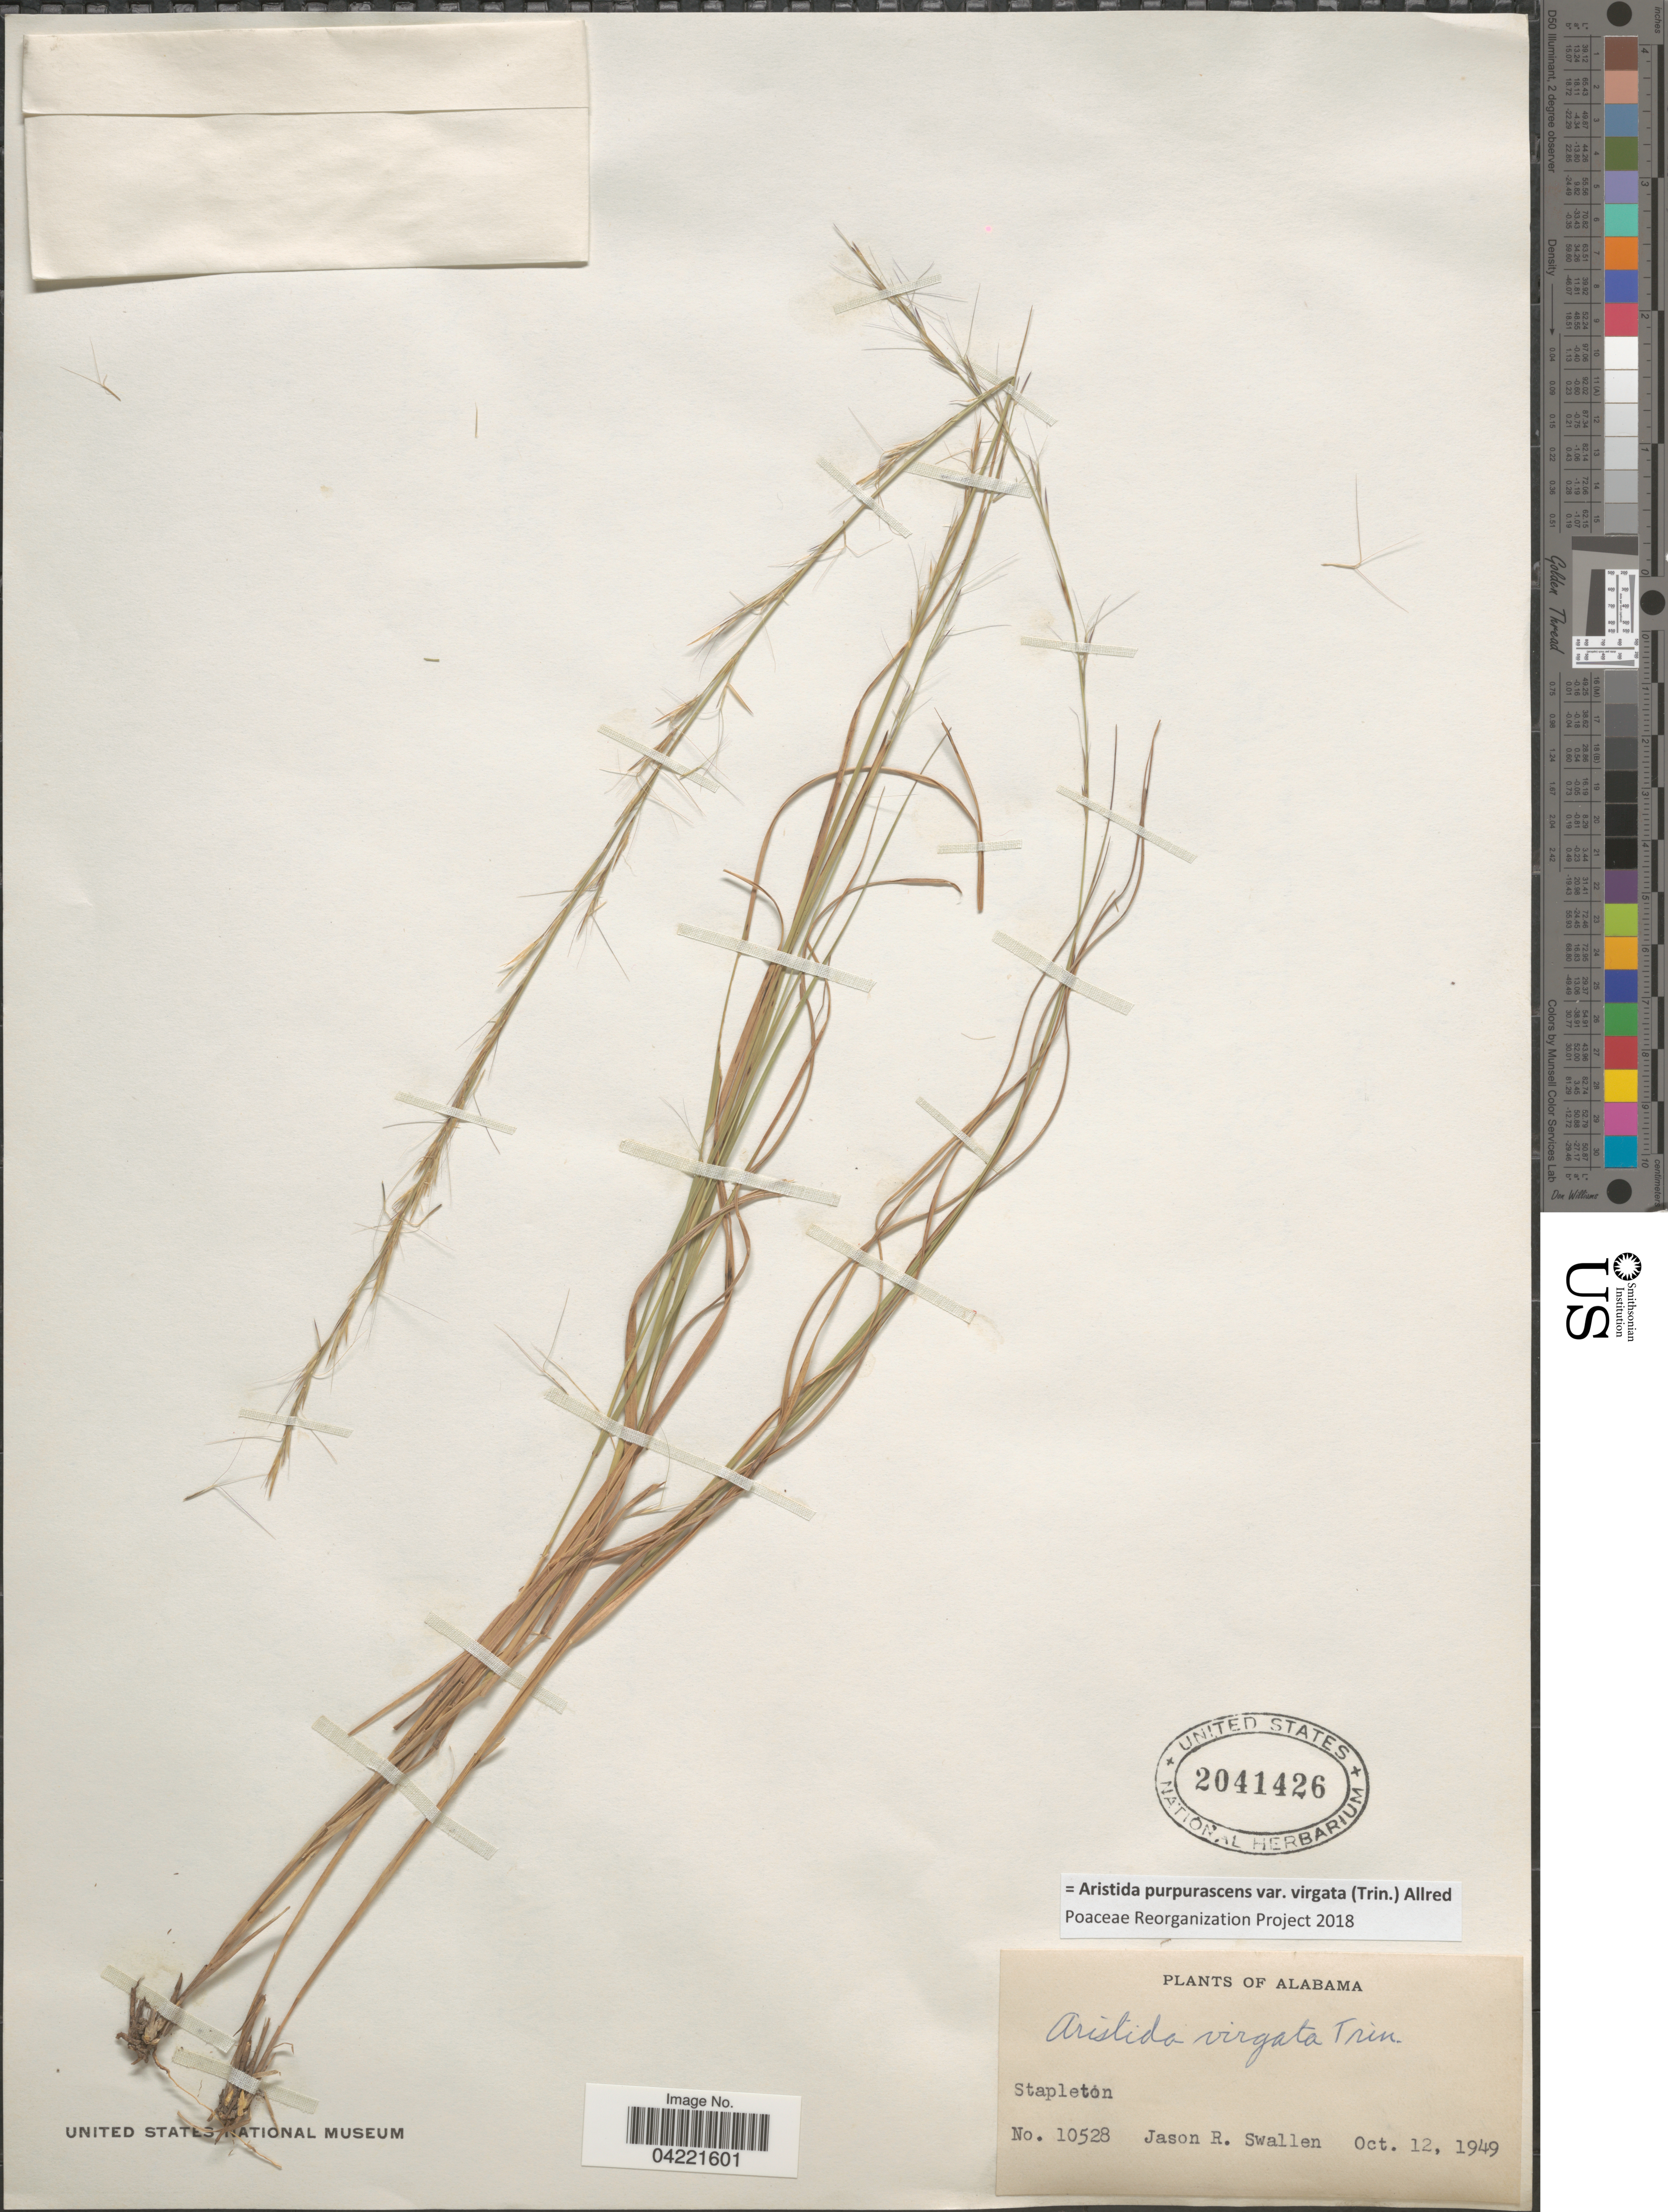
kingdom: Plantae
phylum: Tracheophyta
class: Liliopsida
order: Poales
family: Poaceae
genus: Aristida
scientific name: Aristida purpurascens var. virgata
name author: (Trin.) Allred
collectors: J. R. Swallen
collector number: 10528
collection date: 1949-10-12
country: United States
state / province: Alabama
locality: Stapleton.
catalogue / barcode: US 2041426